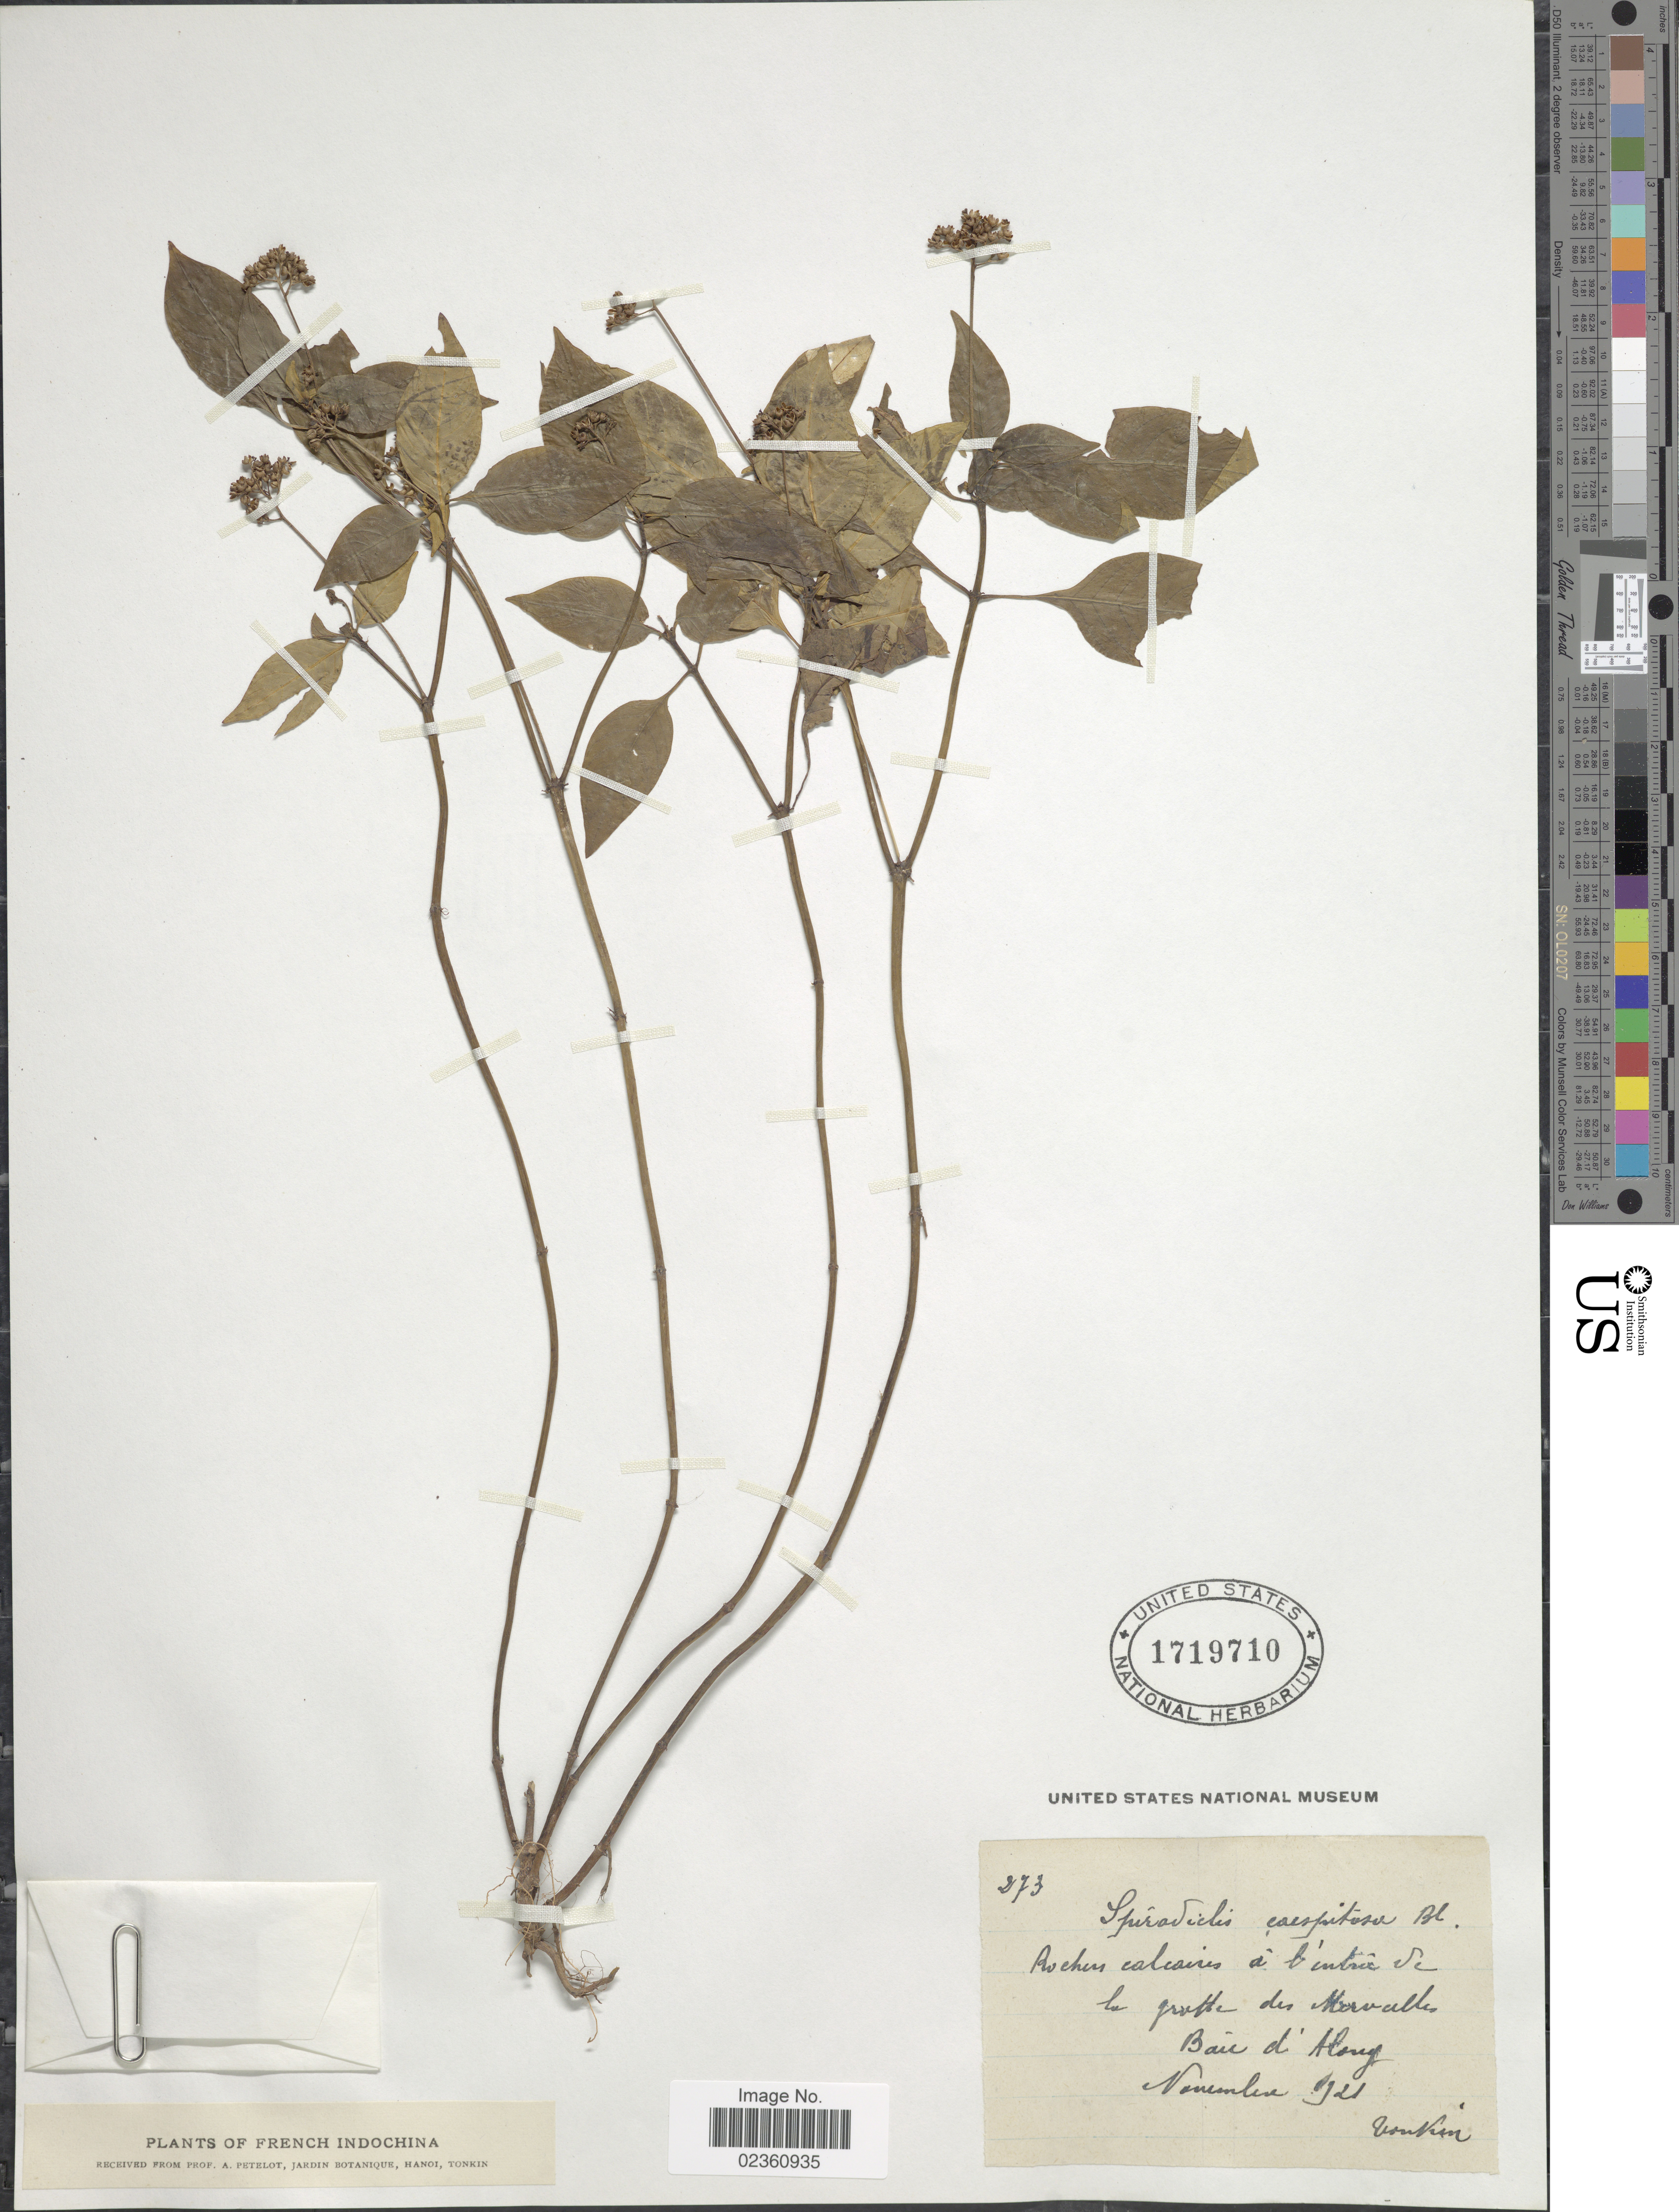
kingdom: Plantae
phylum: Tracheophyta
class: Magnoliopsida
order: Gentianales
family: Rubiaceae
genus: Spiradiclis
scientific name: Spiradiclis caespitosa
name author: Blume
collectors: ex herb. Jardin Botanique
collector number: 273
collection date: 1921-11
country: Vietnam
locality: French Indochina, Tonkin, Merveilles, Baie d'Along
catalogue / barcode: US 1719710